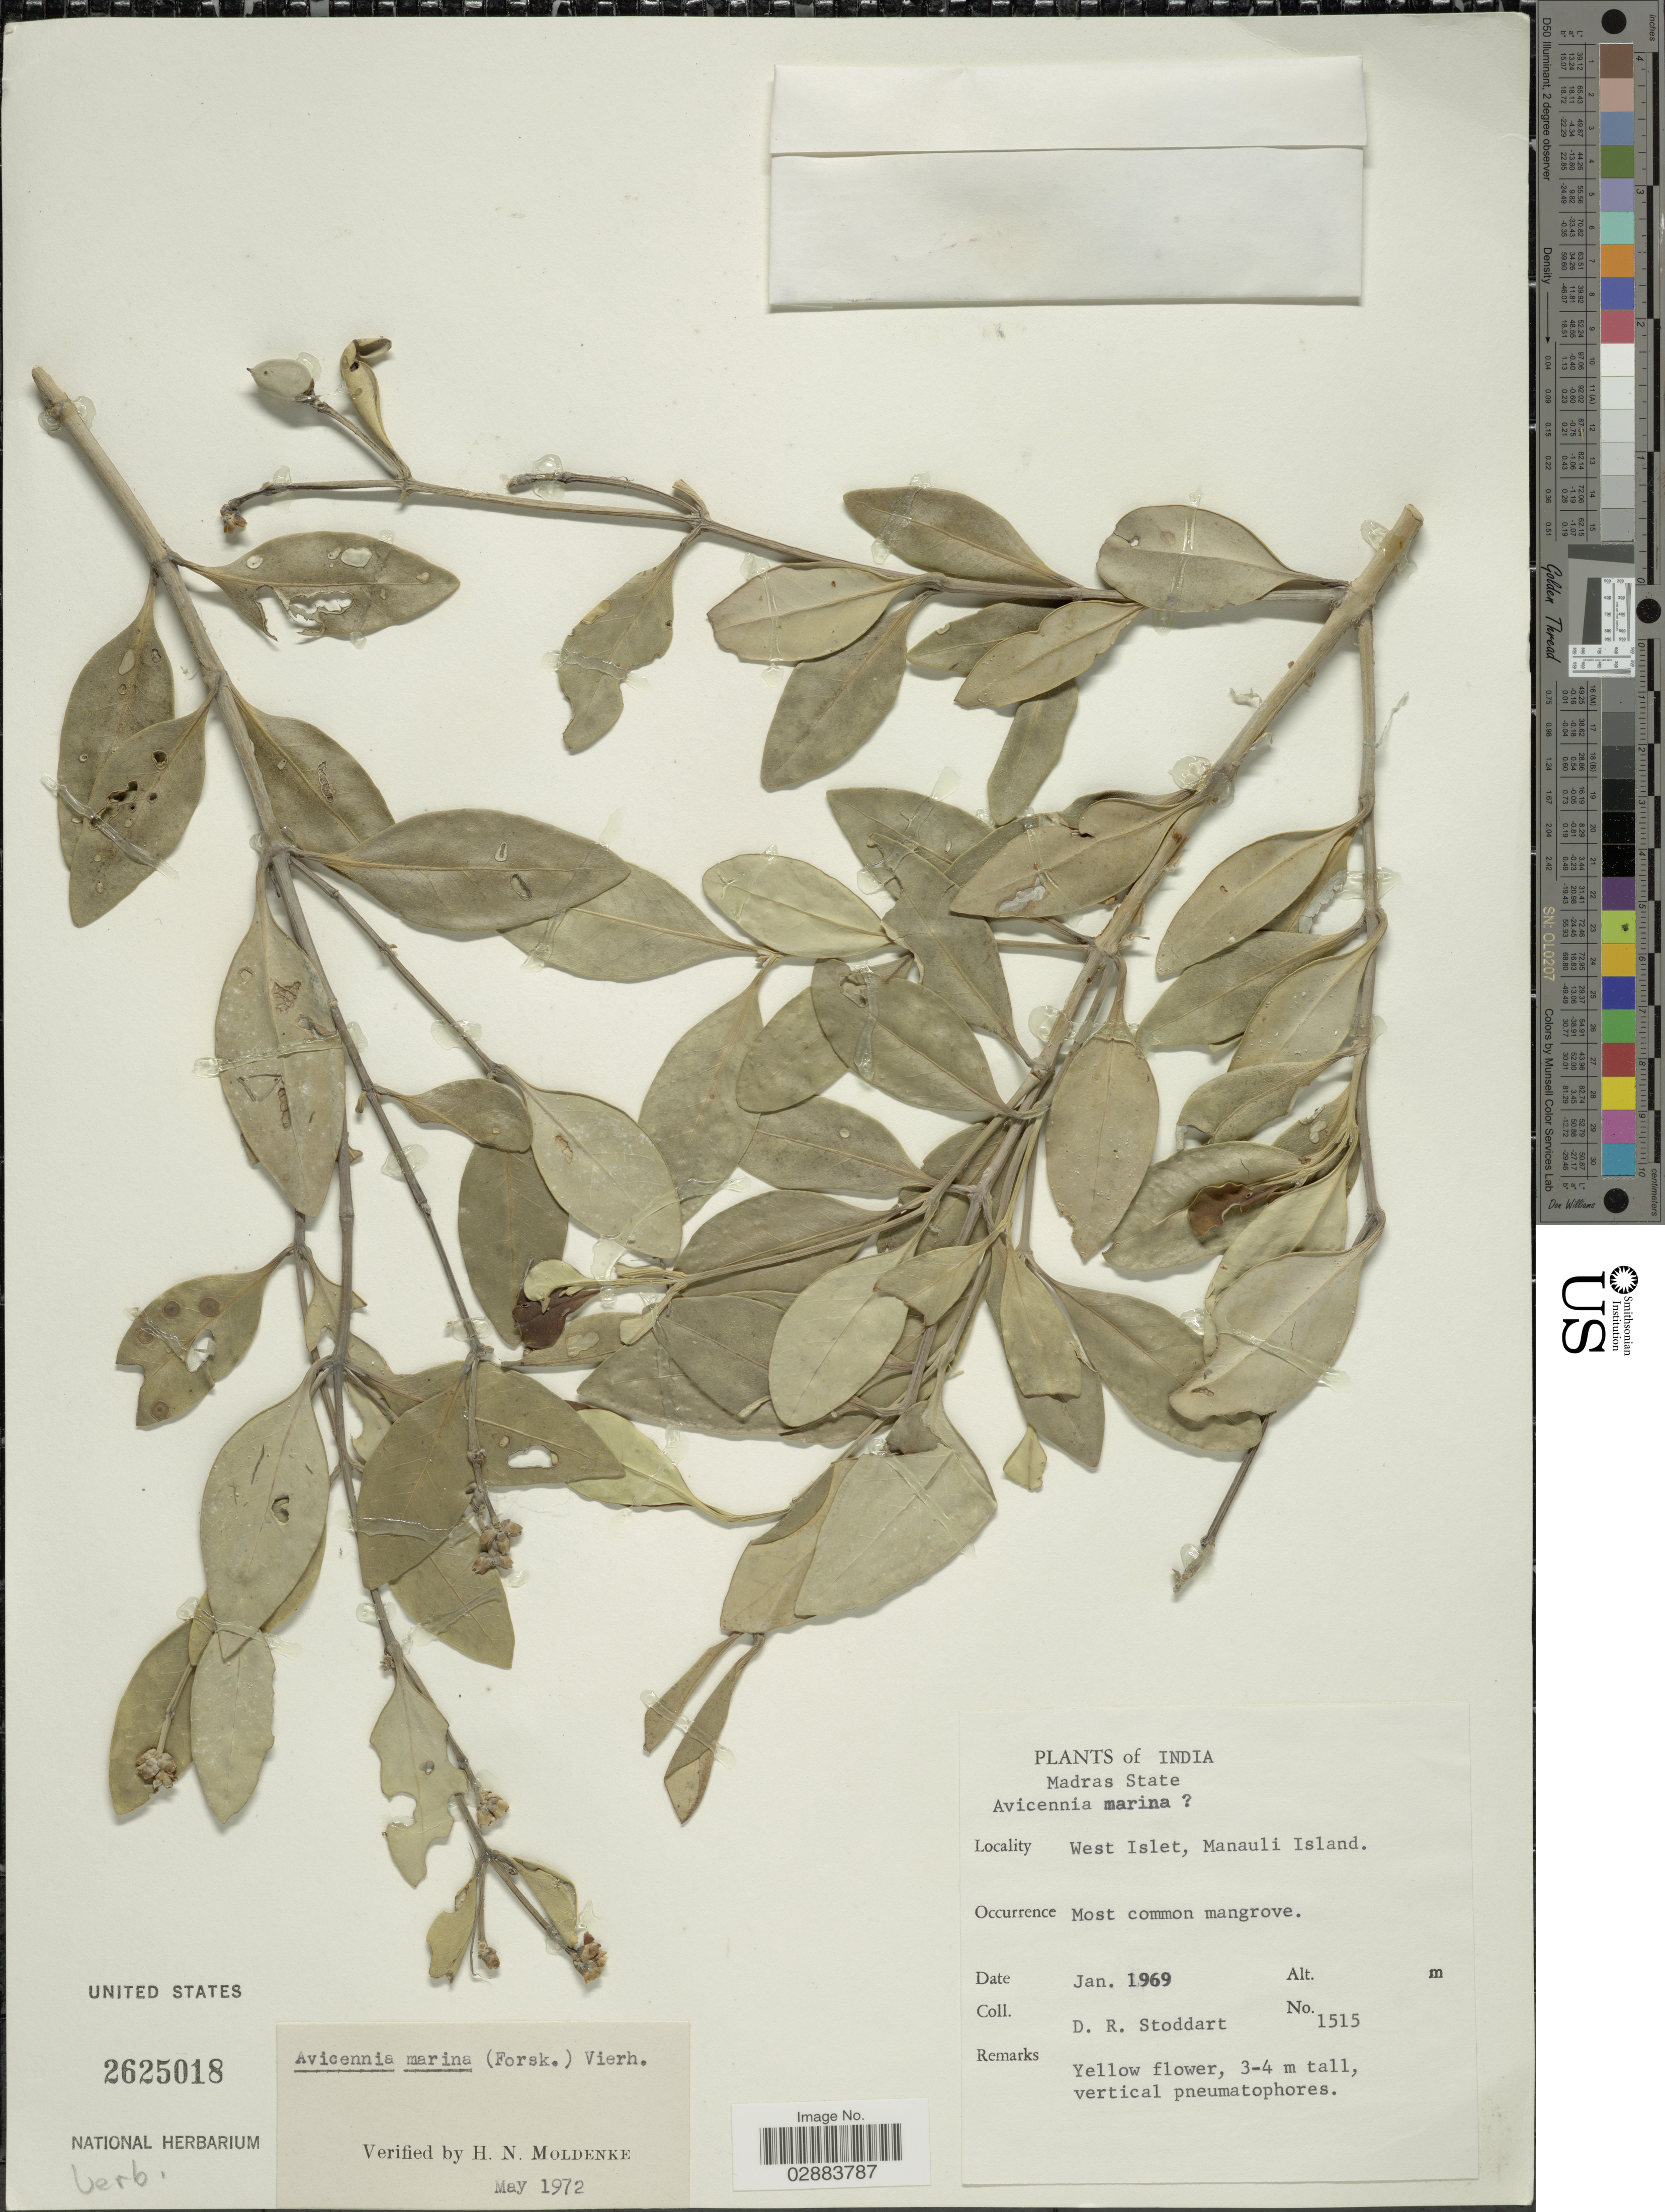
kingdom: Plantae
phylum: Tracheophyta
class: Magnoliopsida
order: Lamiales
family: Acanthaceae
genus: Avicennia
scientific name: Avicennia marina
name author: (Forssk.) Vierh.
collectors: D. R. Stoddart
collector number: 1515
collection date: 1969-01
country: India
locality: Madras State. West Islet, Manauli Island.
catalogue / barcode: US 2625018